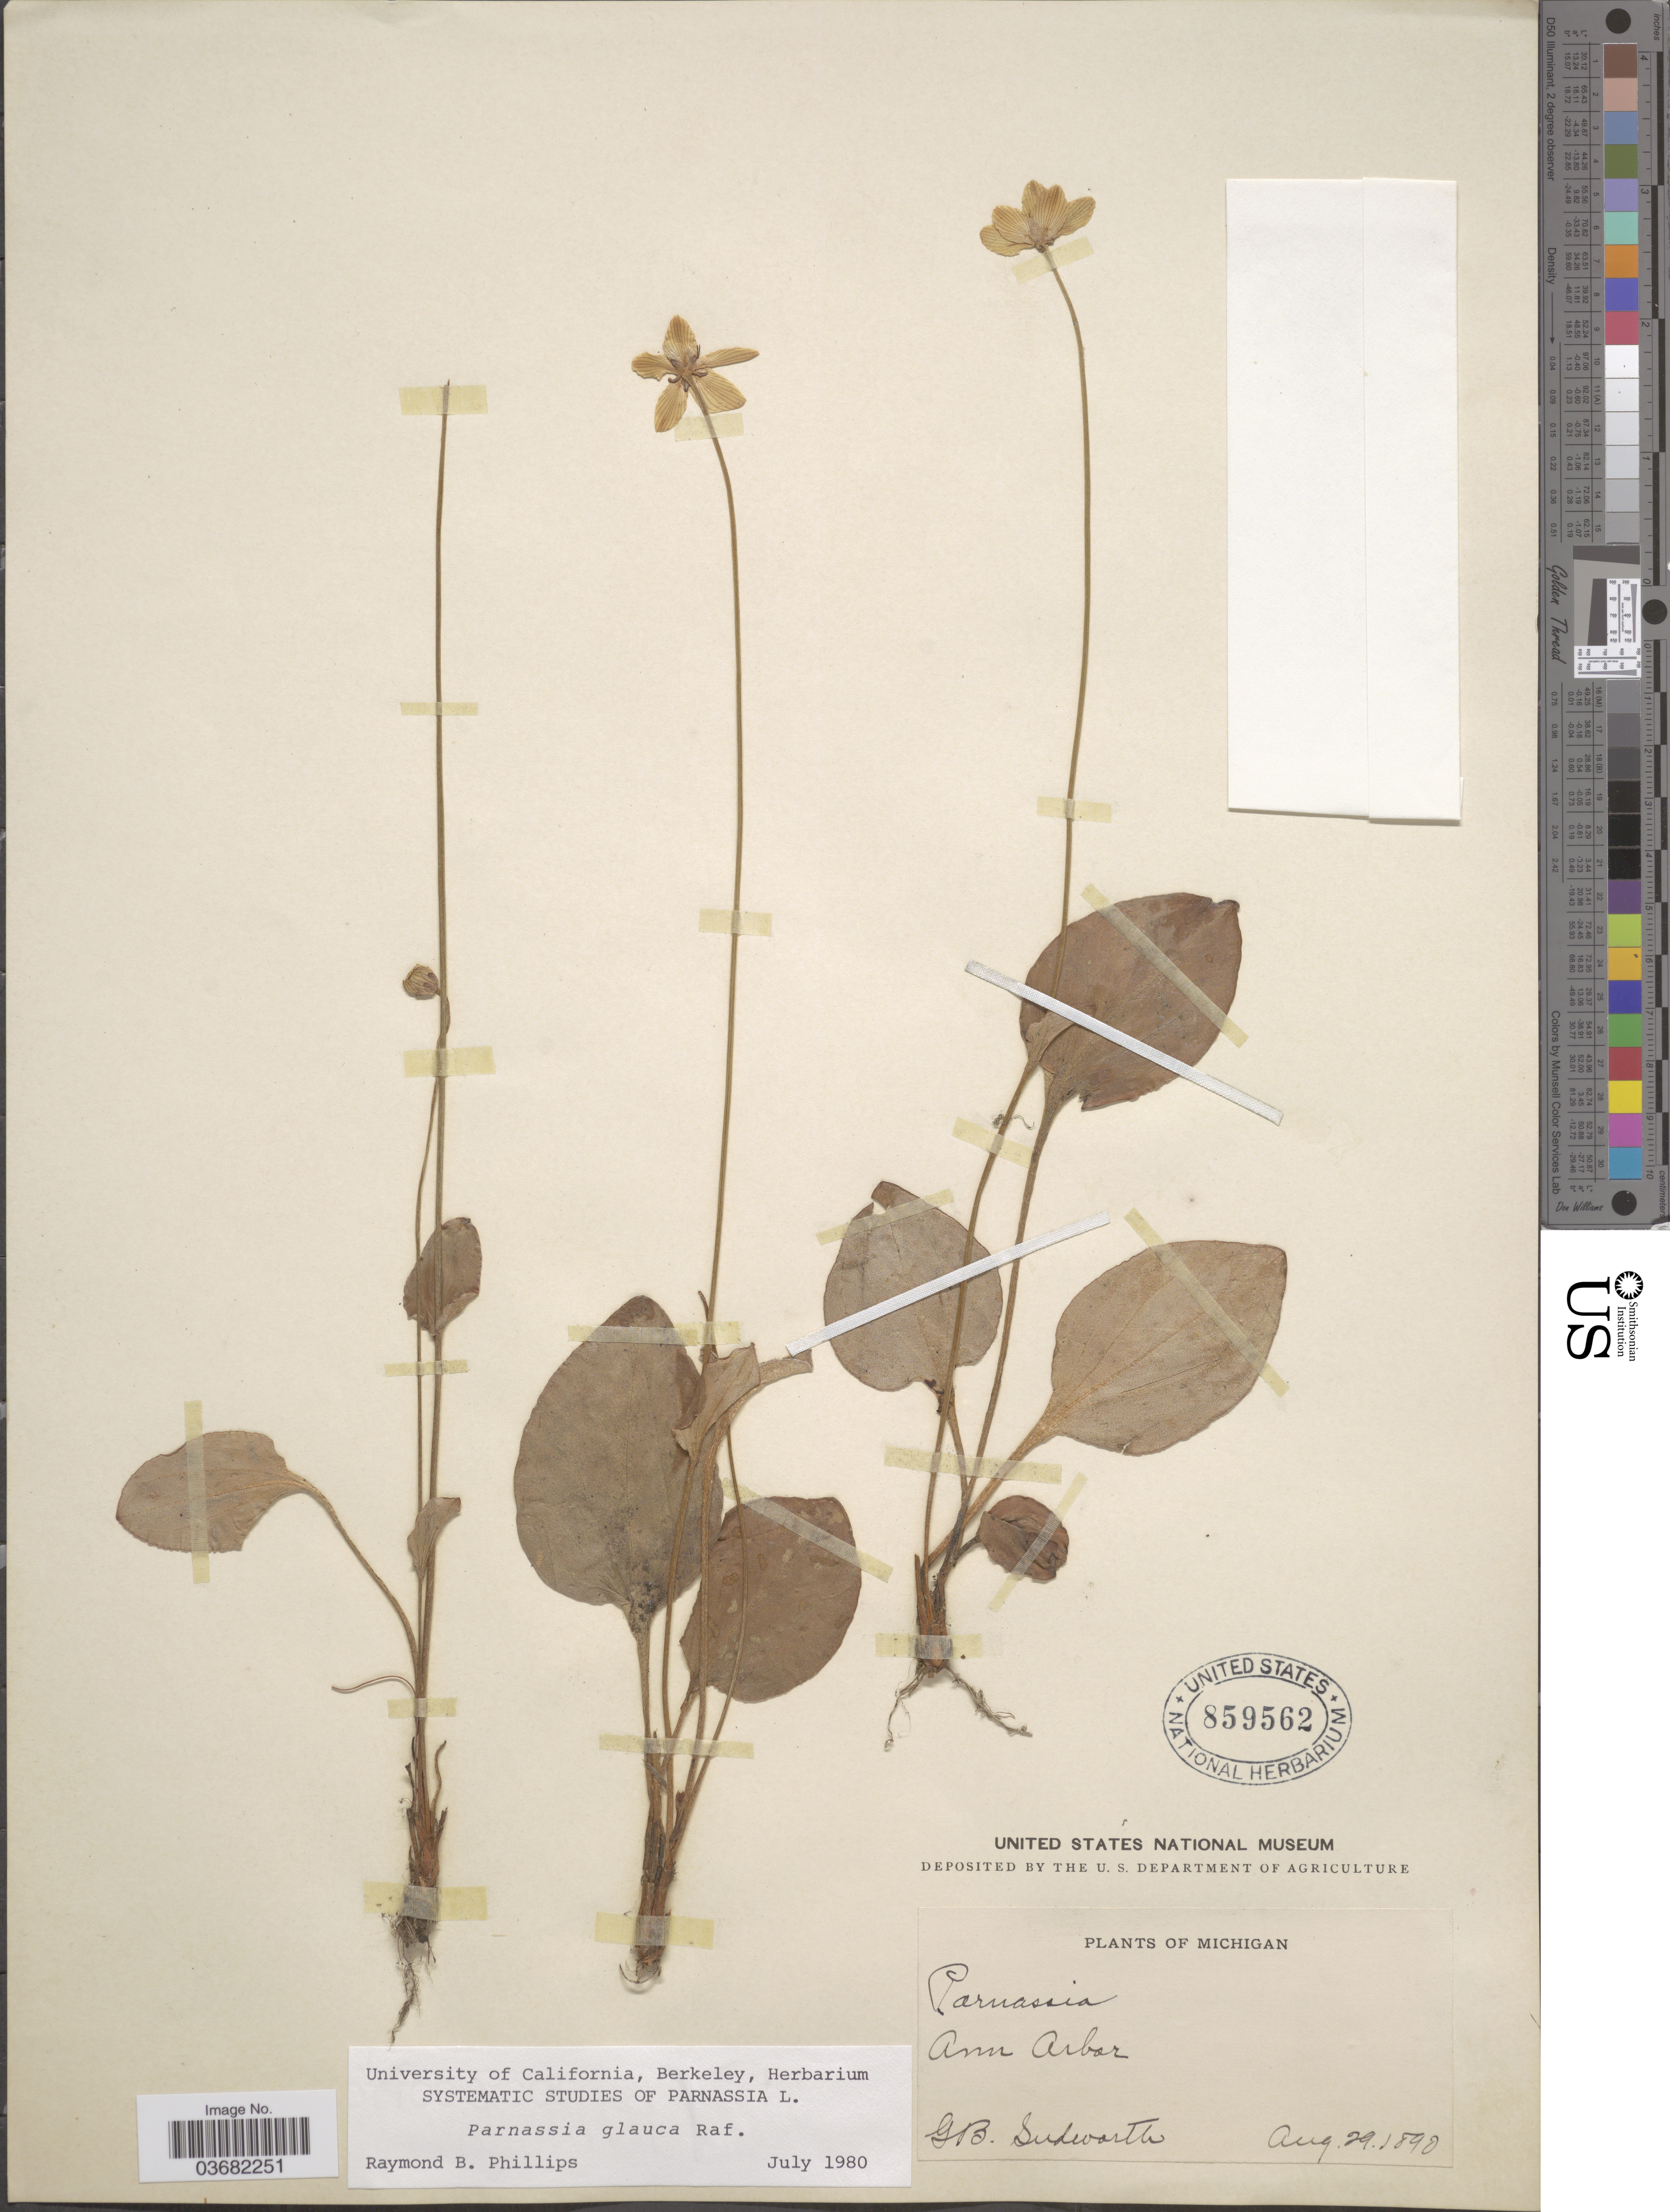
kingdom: Plantae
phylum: Tracheophyta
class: Magnoliopsida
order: Celastrales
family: Parnassiaceae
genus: Parnassia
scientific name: Parnassia glauca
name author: Raf.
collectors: G. B. Sudworth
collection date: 1890-08-29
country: United States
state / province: Michigan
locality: Ann Arbor.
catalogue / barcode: US 859562